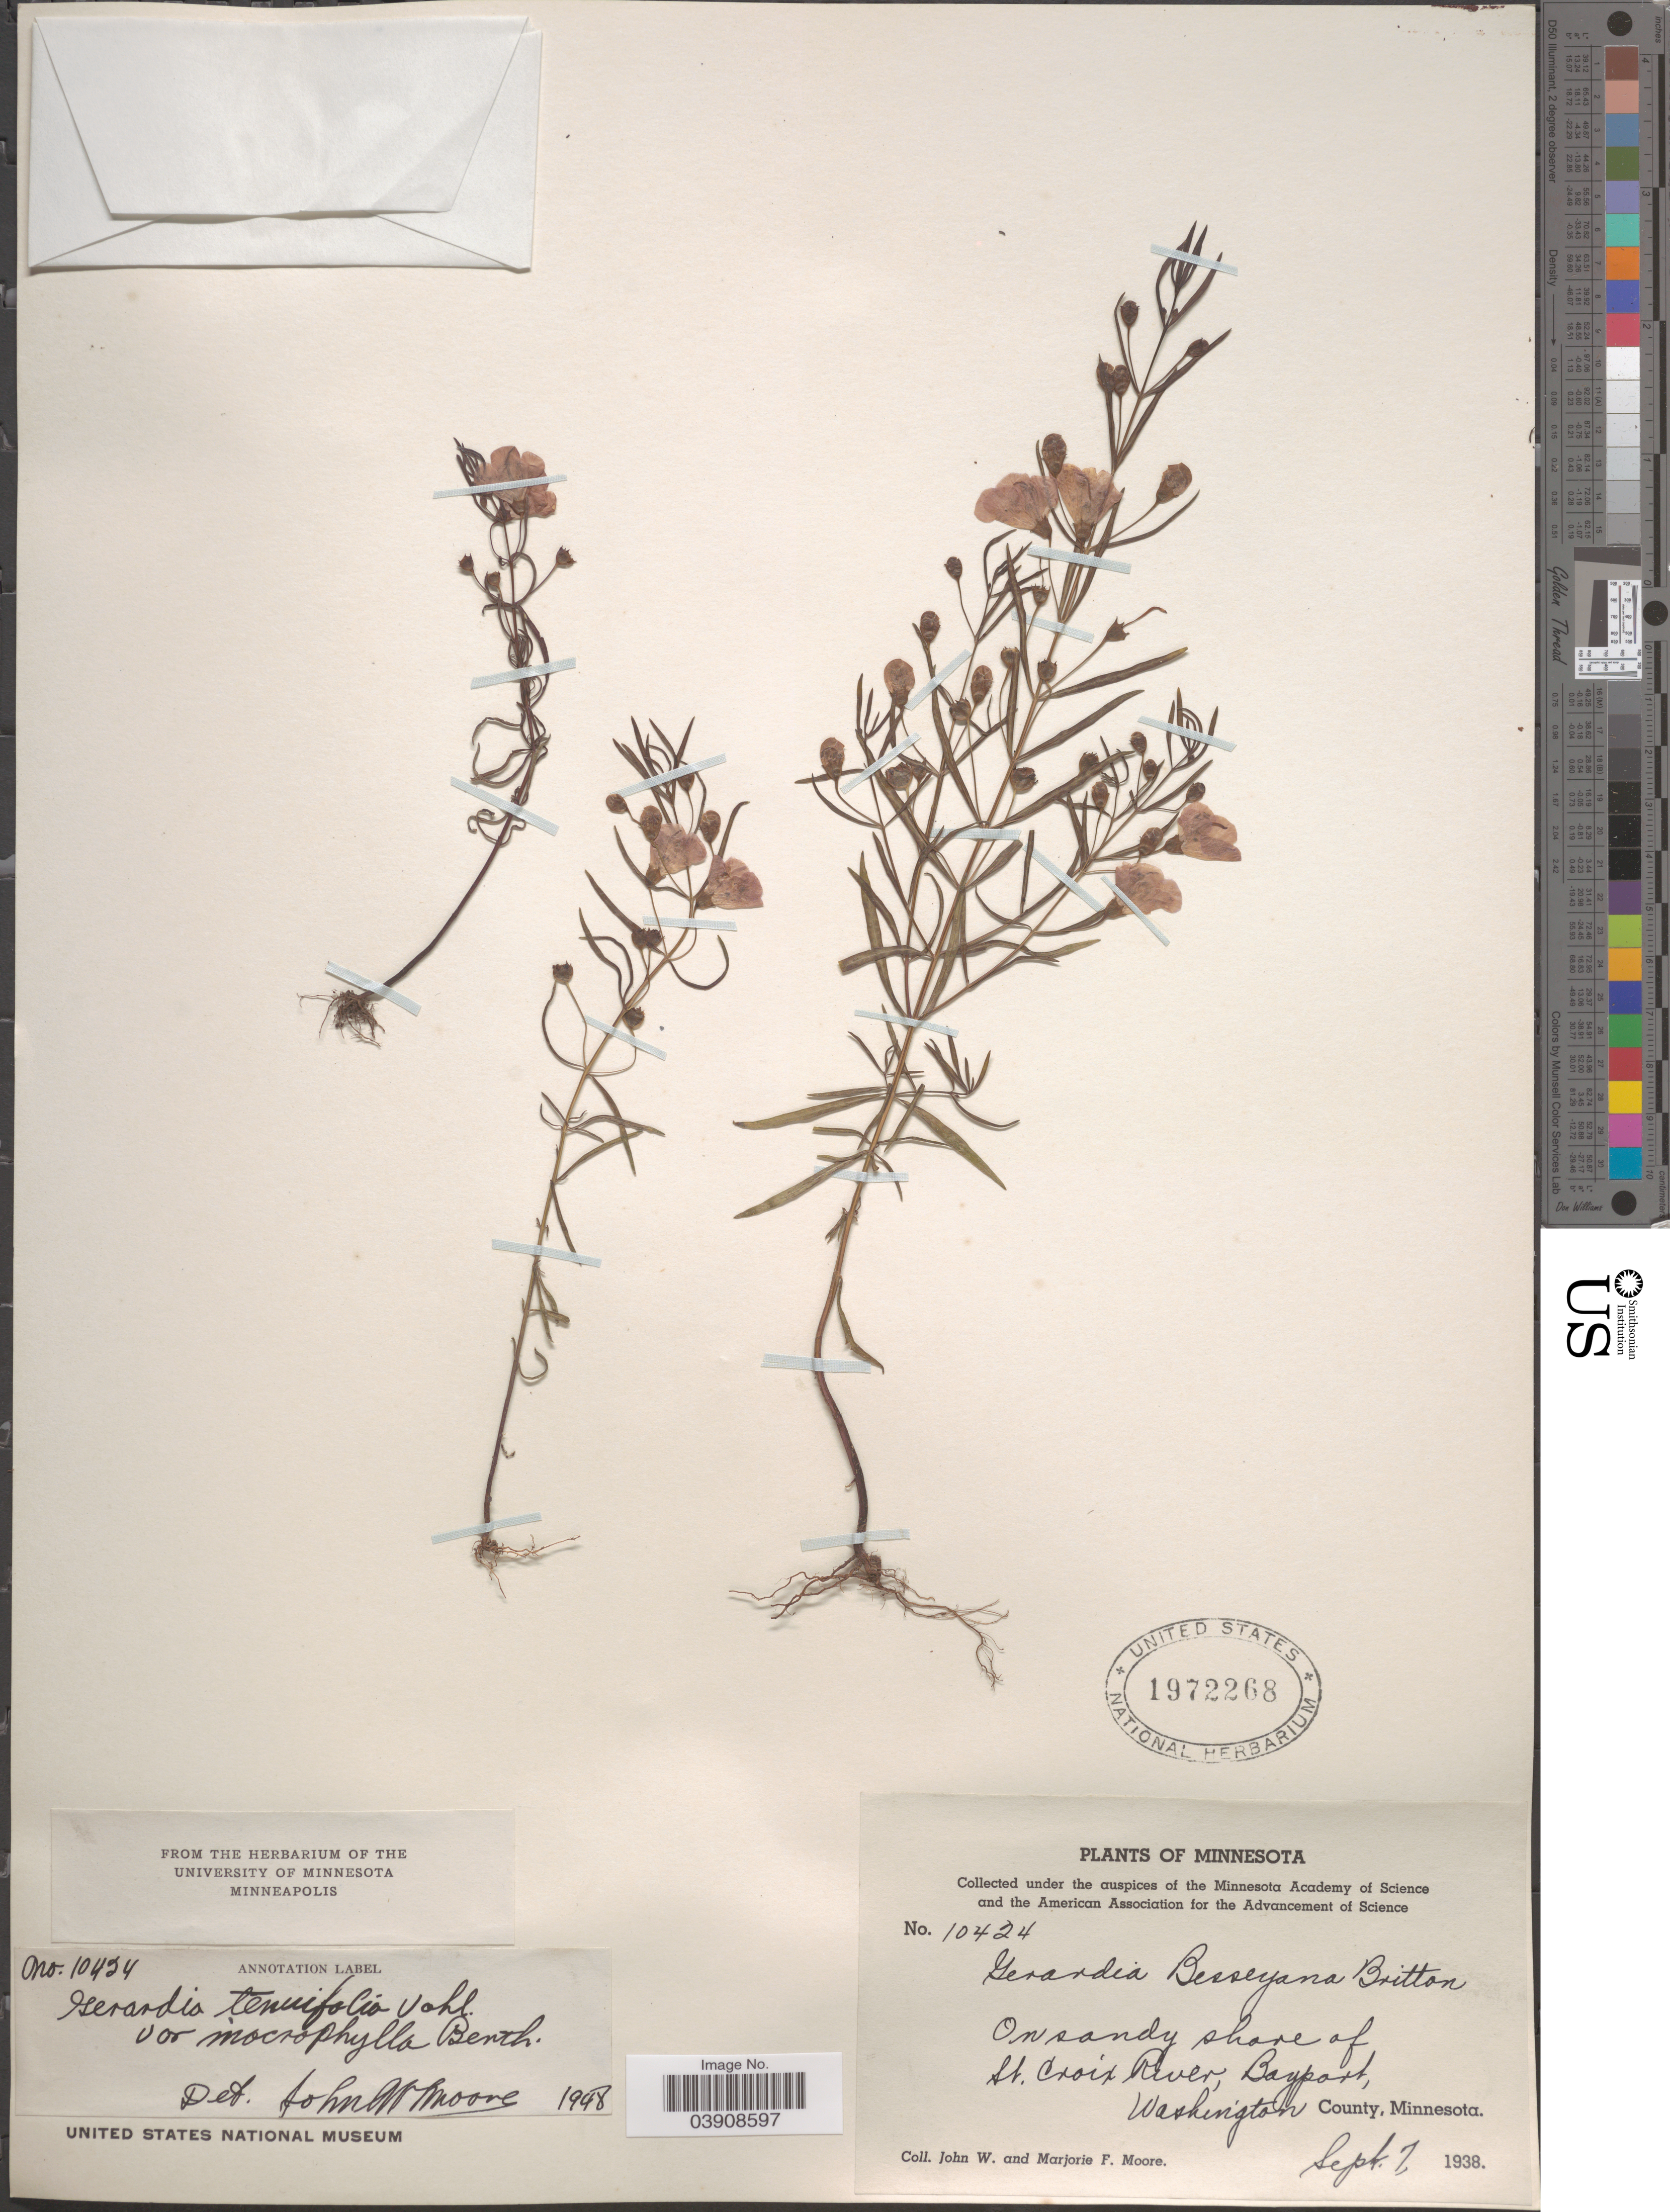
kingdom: Plantae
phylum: Tracheophyta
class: Magnoliopsida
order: Lamiales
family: Orobanchaceae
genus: Agalinis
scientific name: Agalinis tenuifolia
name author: (Vahl) Raf.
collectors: J. Moore & M. F. Moore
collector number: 10424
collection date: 1938-09-07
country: United States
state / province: Minnesota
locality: On sandy shore of St. Croix River, Bayport, Washington County.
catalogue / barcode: US 1972268